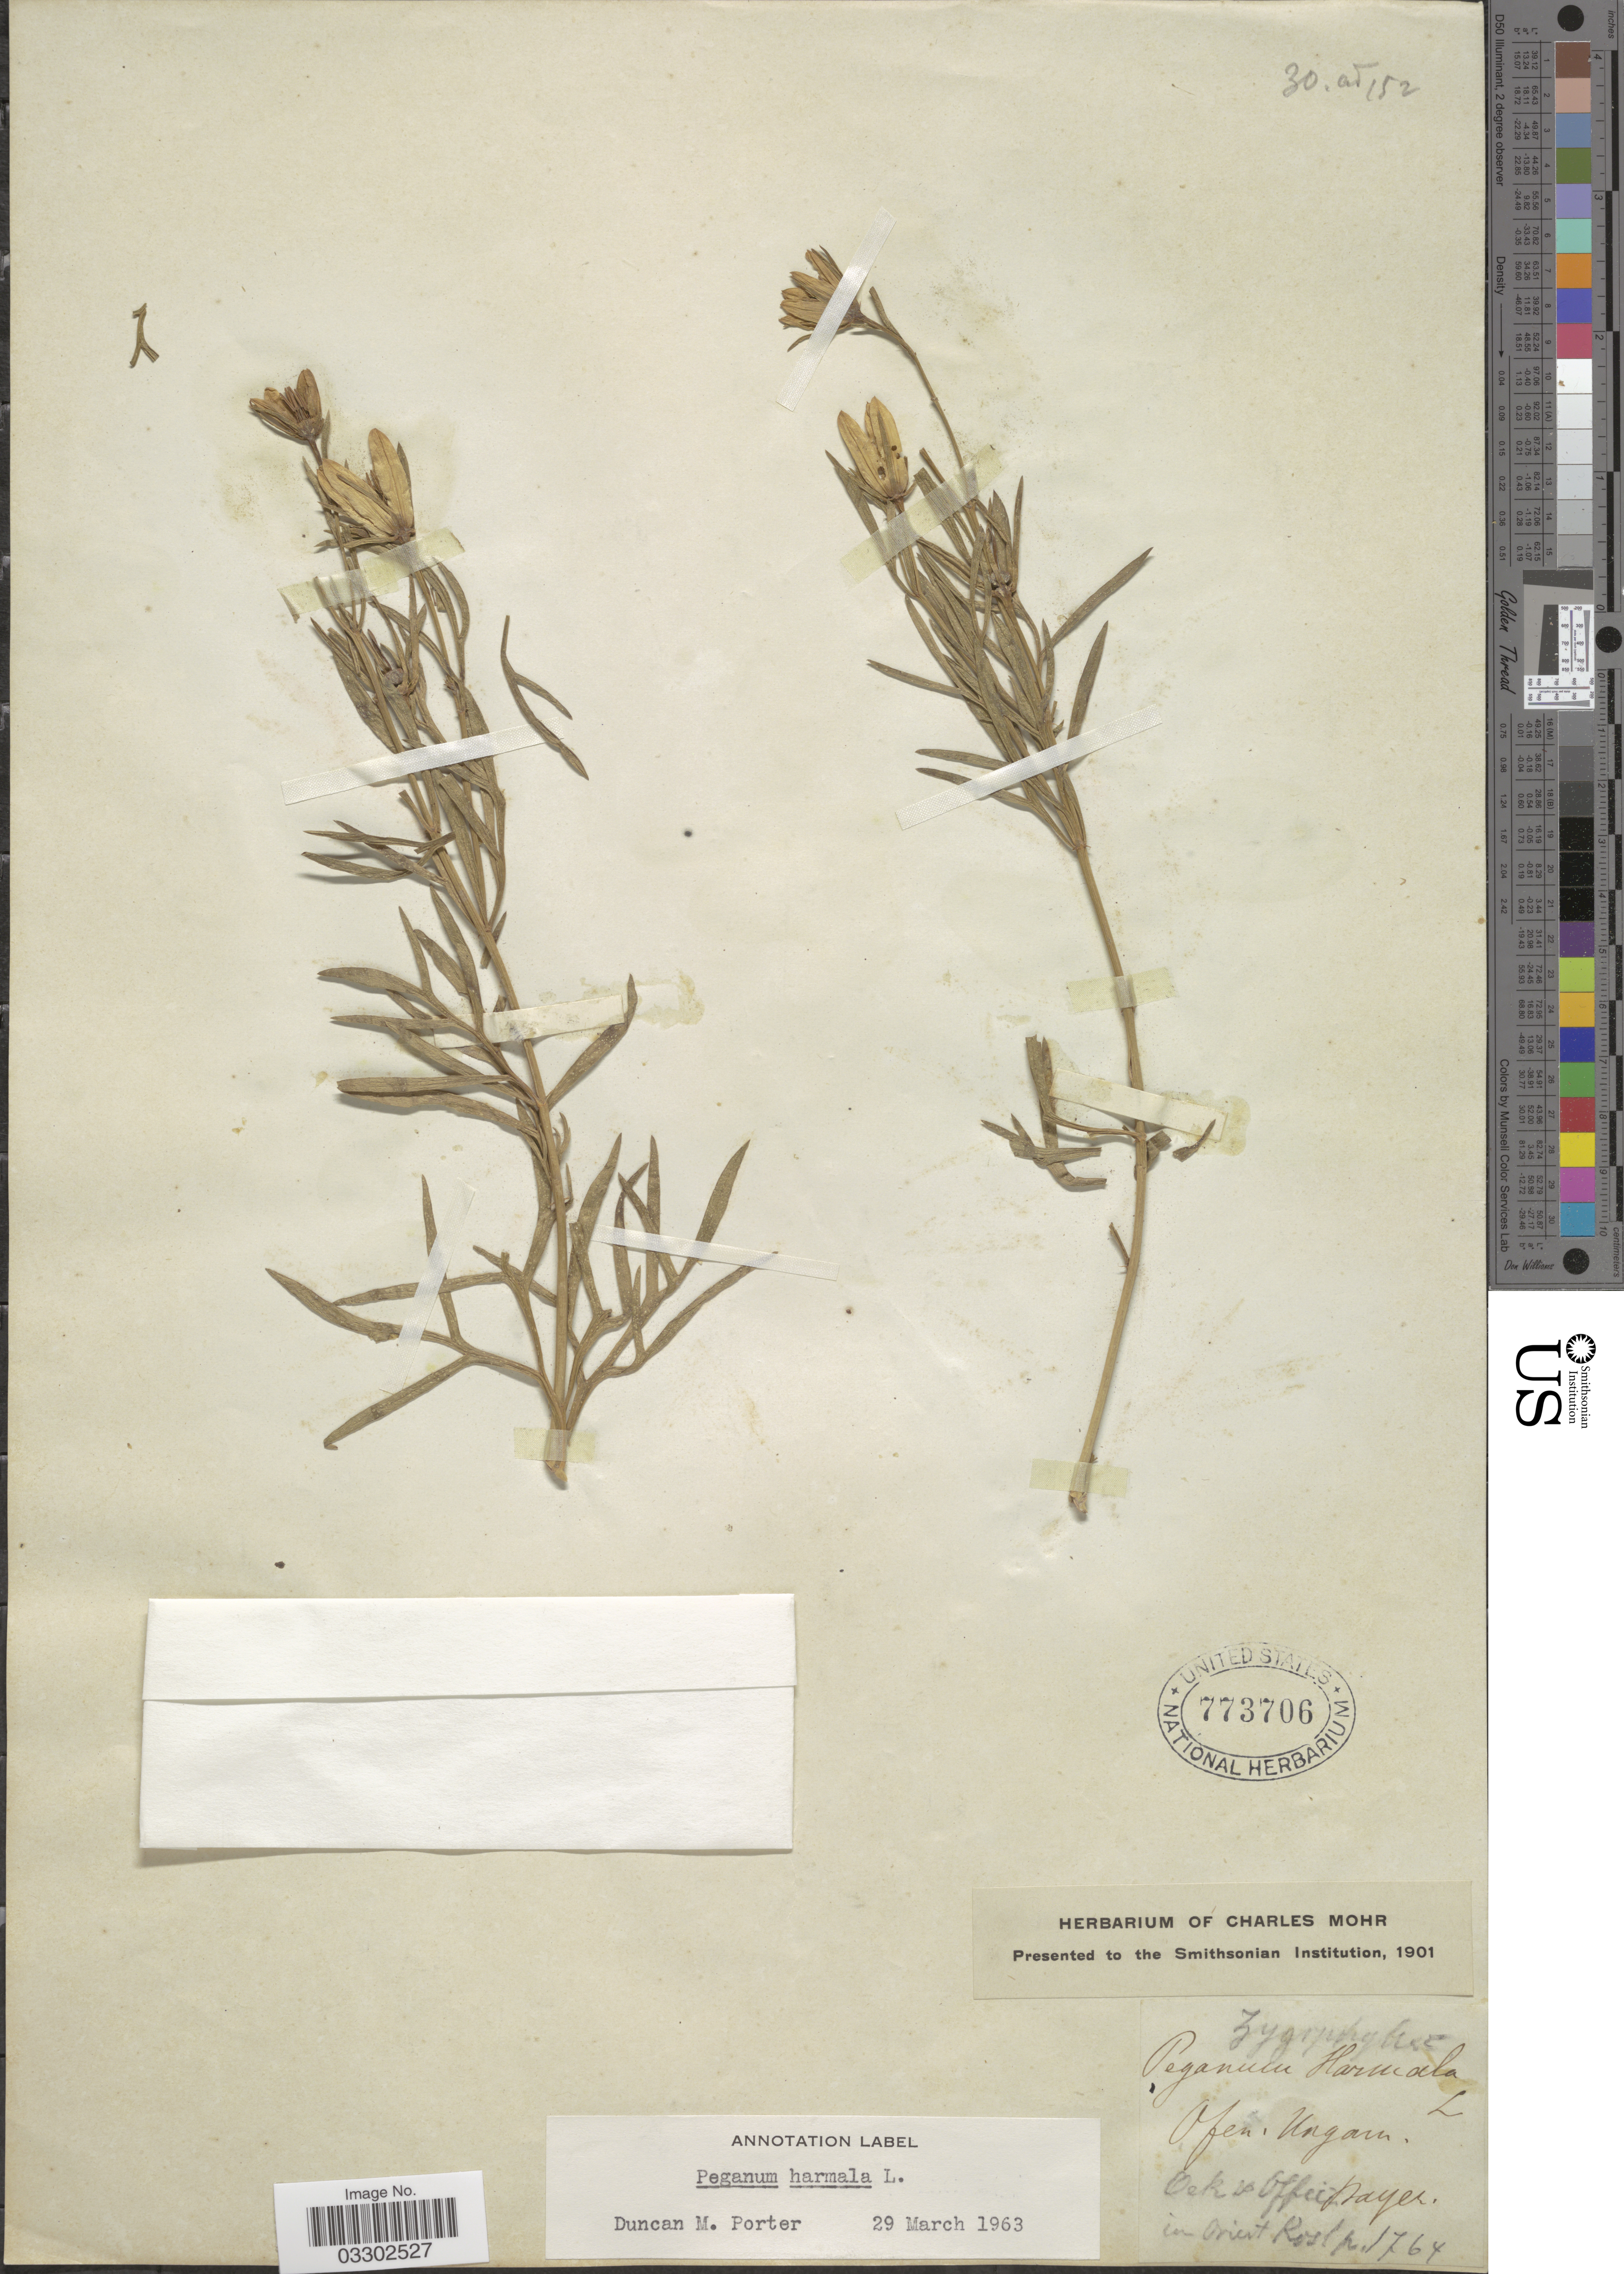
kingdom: Plantae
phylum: Tracheophyta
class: Magnoliopsida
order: Sapindales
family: Tetradiclidaceae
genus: Peganum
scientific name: Peganum harmala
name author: L.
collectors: Bayer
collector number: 1764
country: Hungary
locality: Ofen. Ungarn. In Orient Rost [interpreted].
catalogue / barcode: US 773706